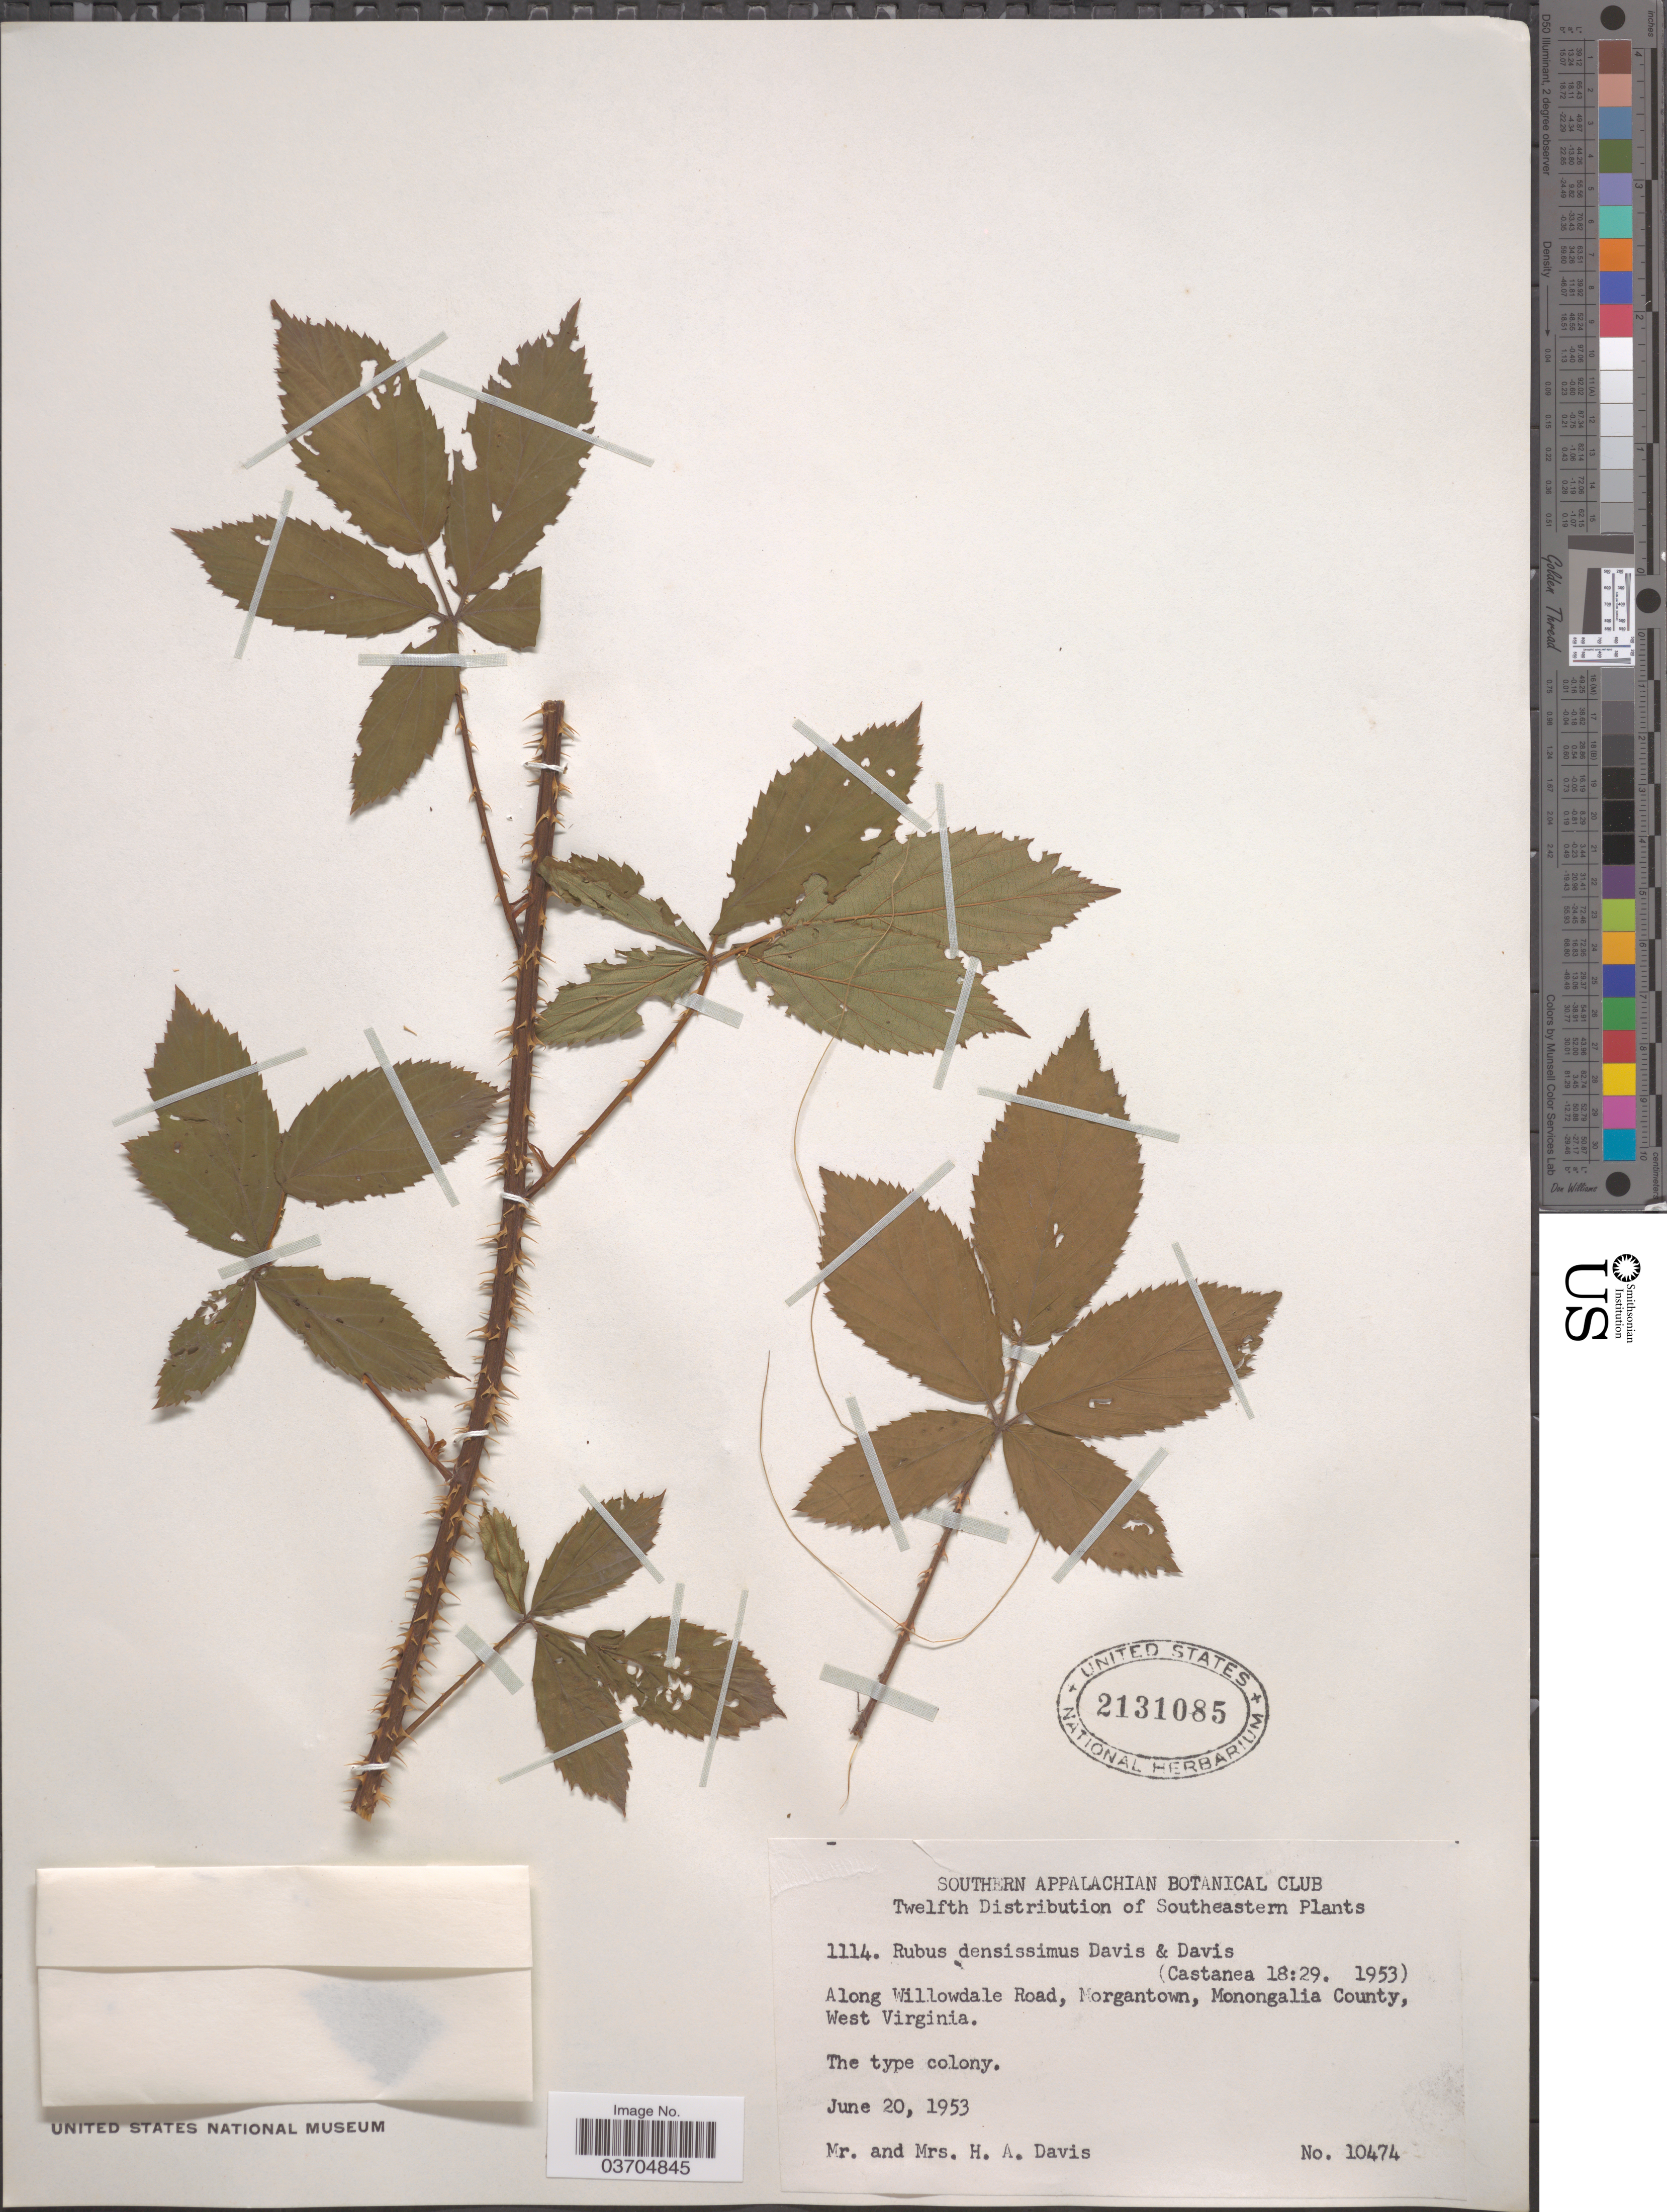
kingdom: Plantae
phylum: Tracheophyta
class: Magnoliopsida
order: Rosales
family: Rosaceae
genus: Rubus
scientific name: Rubus densissimus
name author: H.A. Davis & T. Davis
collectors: H. Davis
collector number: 10474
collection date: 1953-06-20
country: United States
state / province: West Virginia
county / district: Monongalia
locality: Along Willowdale Road, Morgantown, Monongalia County.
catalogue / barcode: US 2131085